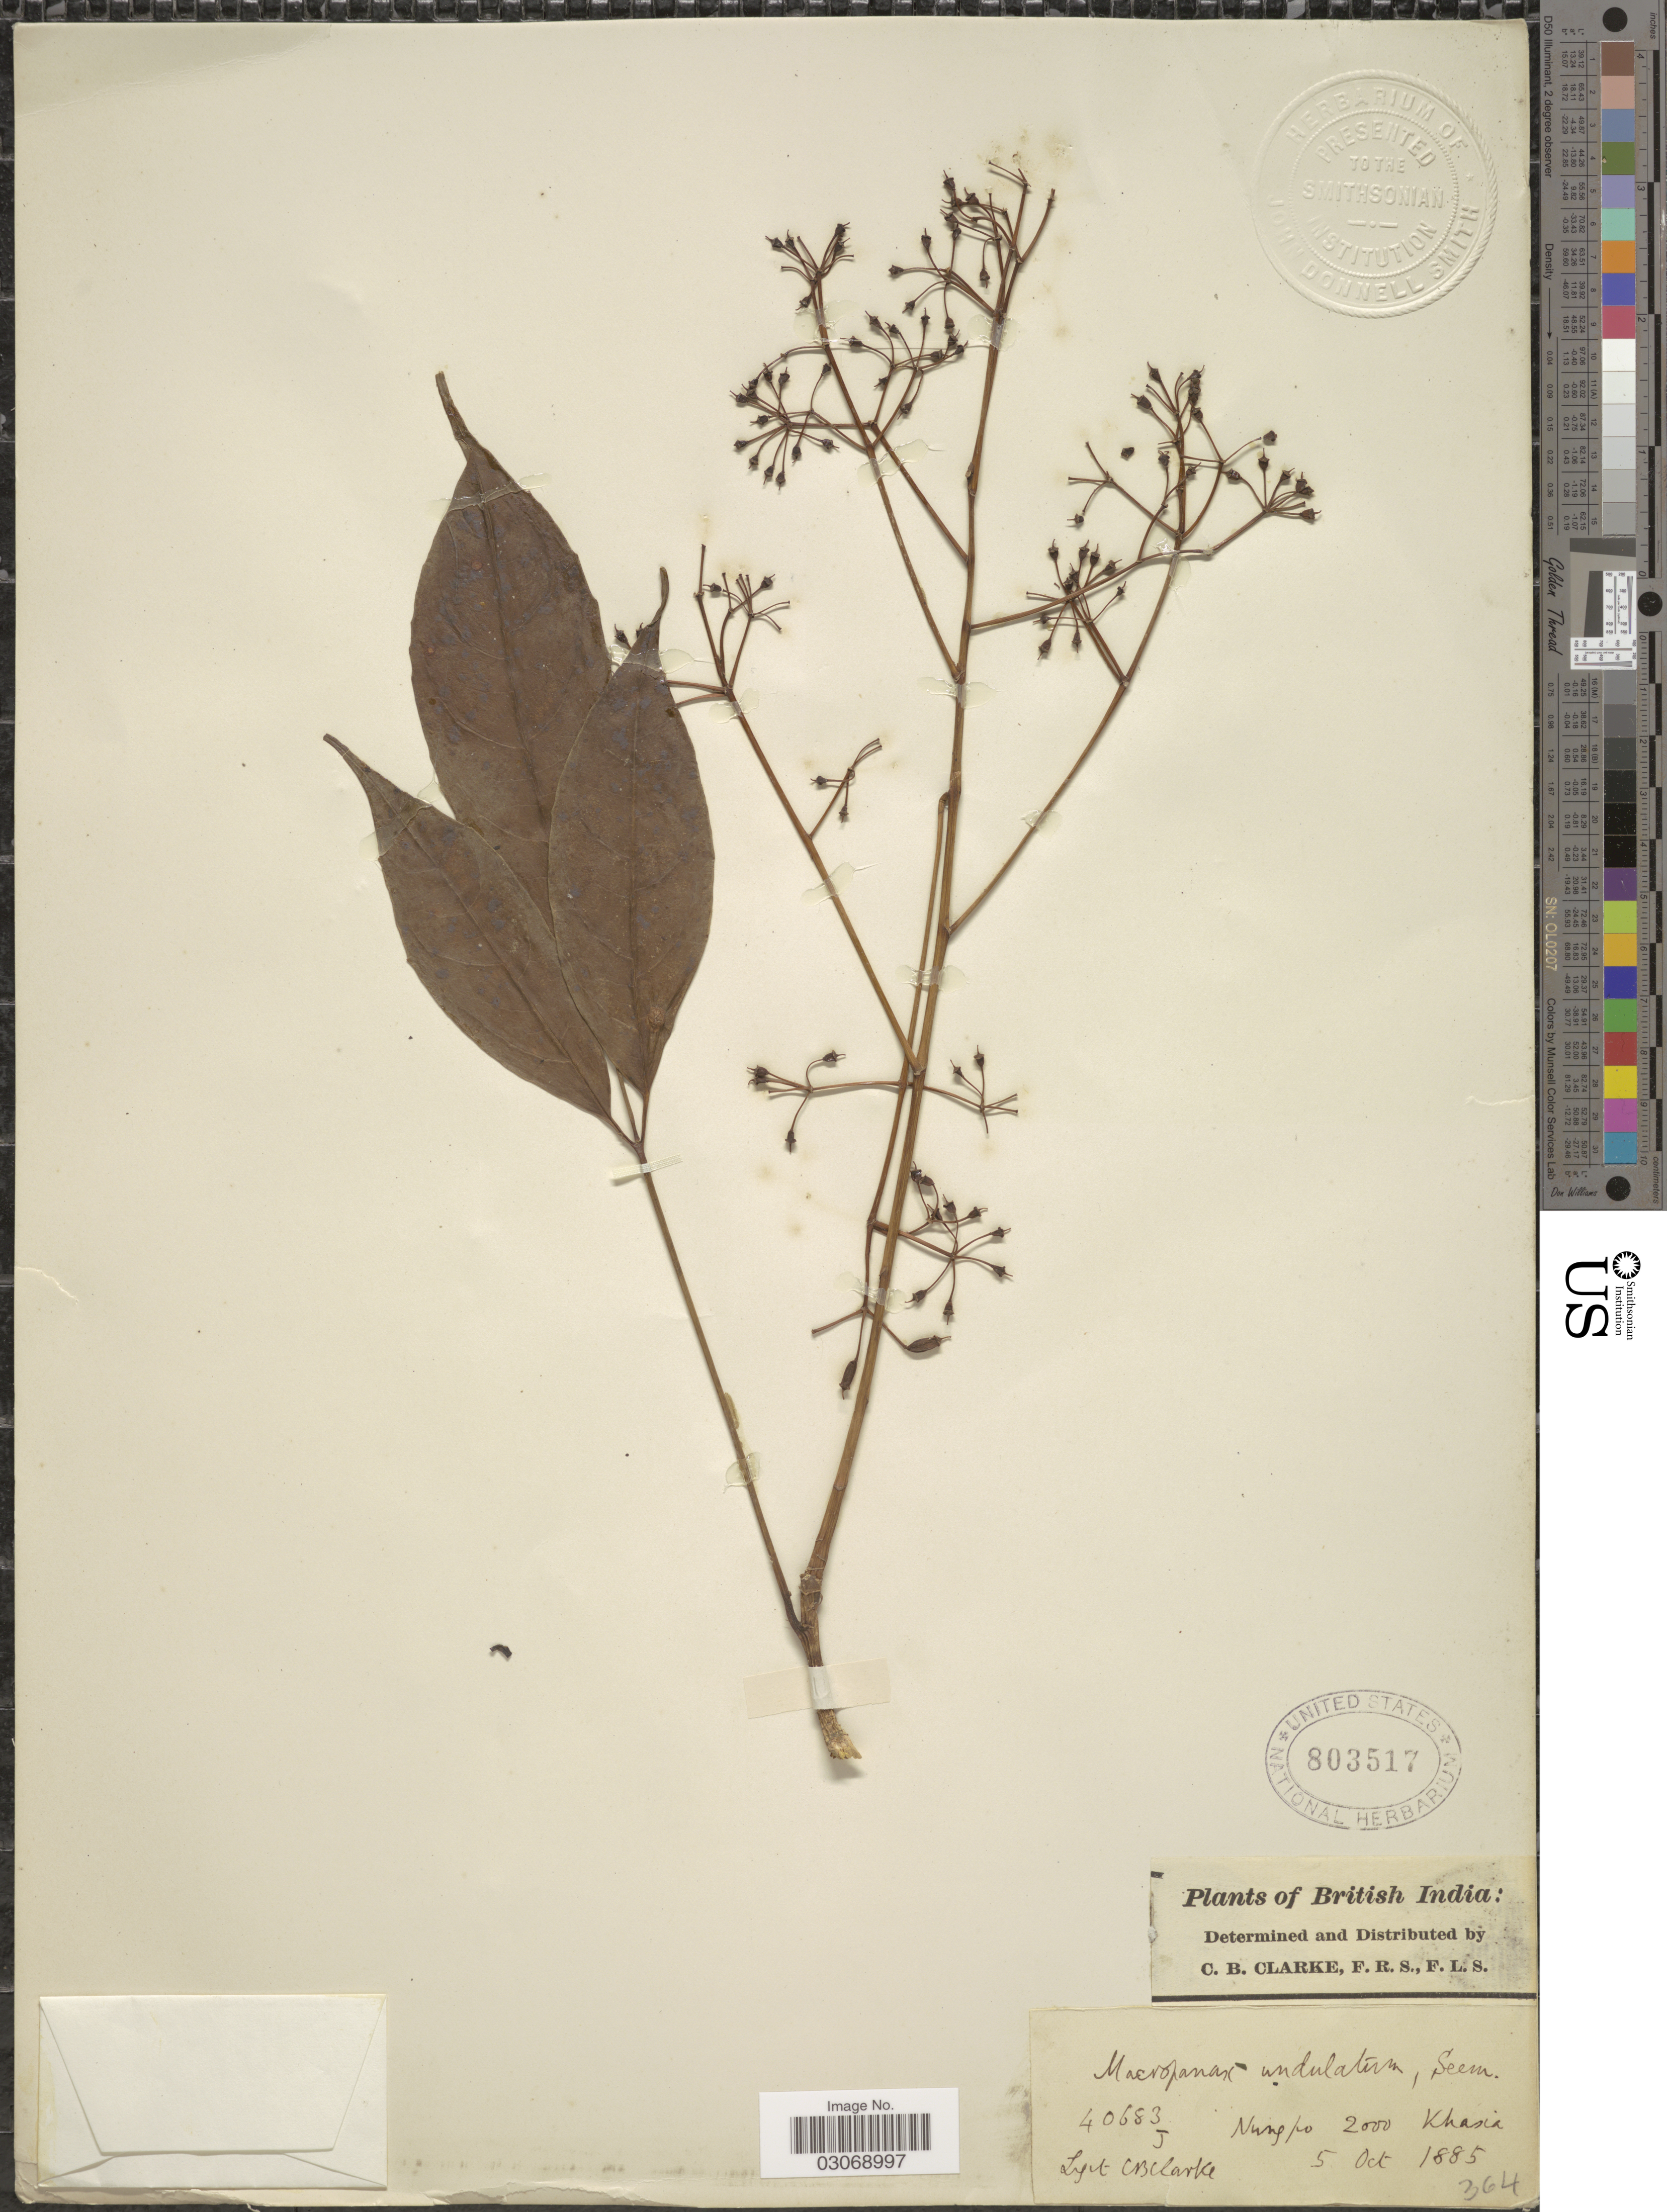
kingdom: Plantae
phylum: Tracheophyta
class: Magnoliopsida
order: Apiales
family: Araliaceae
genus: Macropanax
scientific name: Macropanax undulatus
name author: (Wall. ex G. Don) Seem.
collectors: C. B. Clarke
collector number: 40683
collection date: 1885-10-05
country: India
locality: British India. Nungpo. Khasia.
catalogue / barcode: US 803517